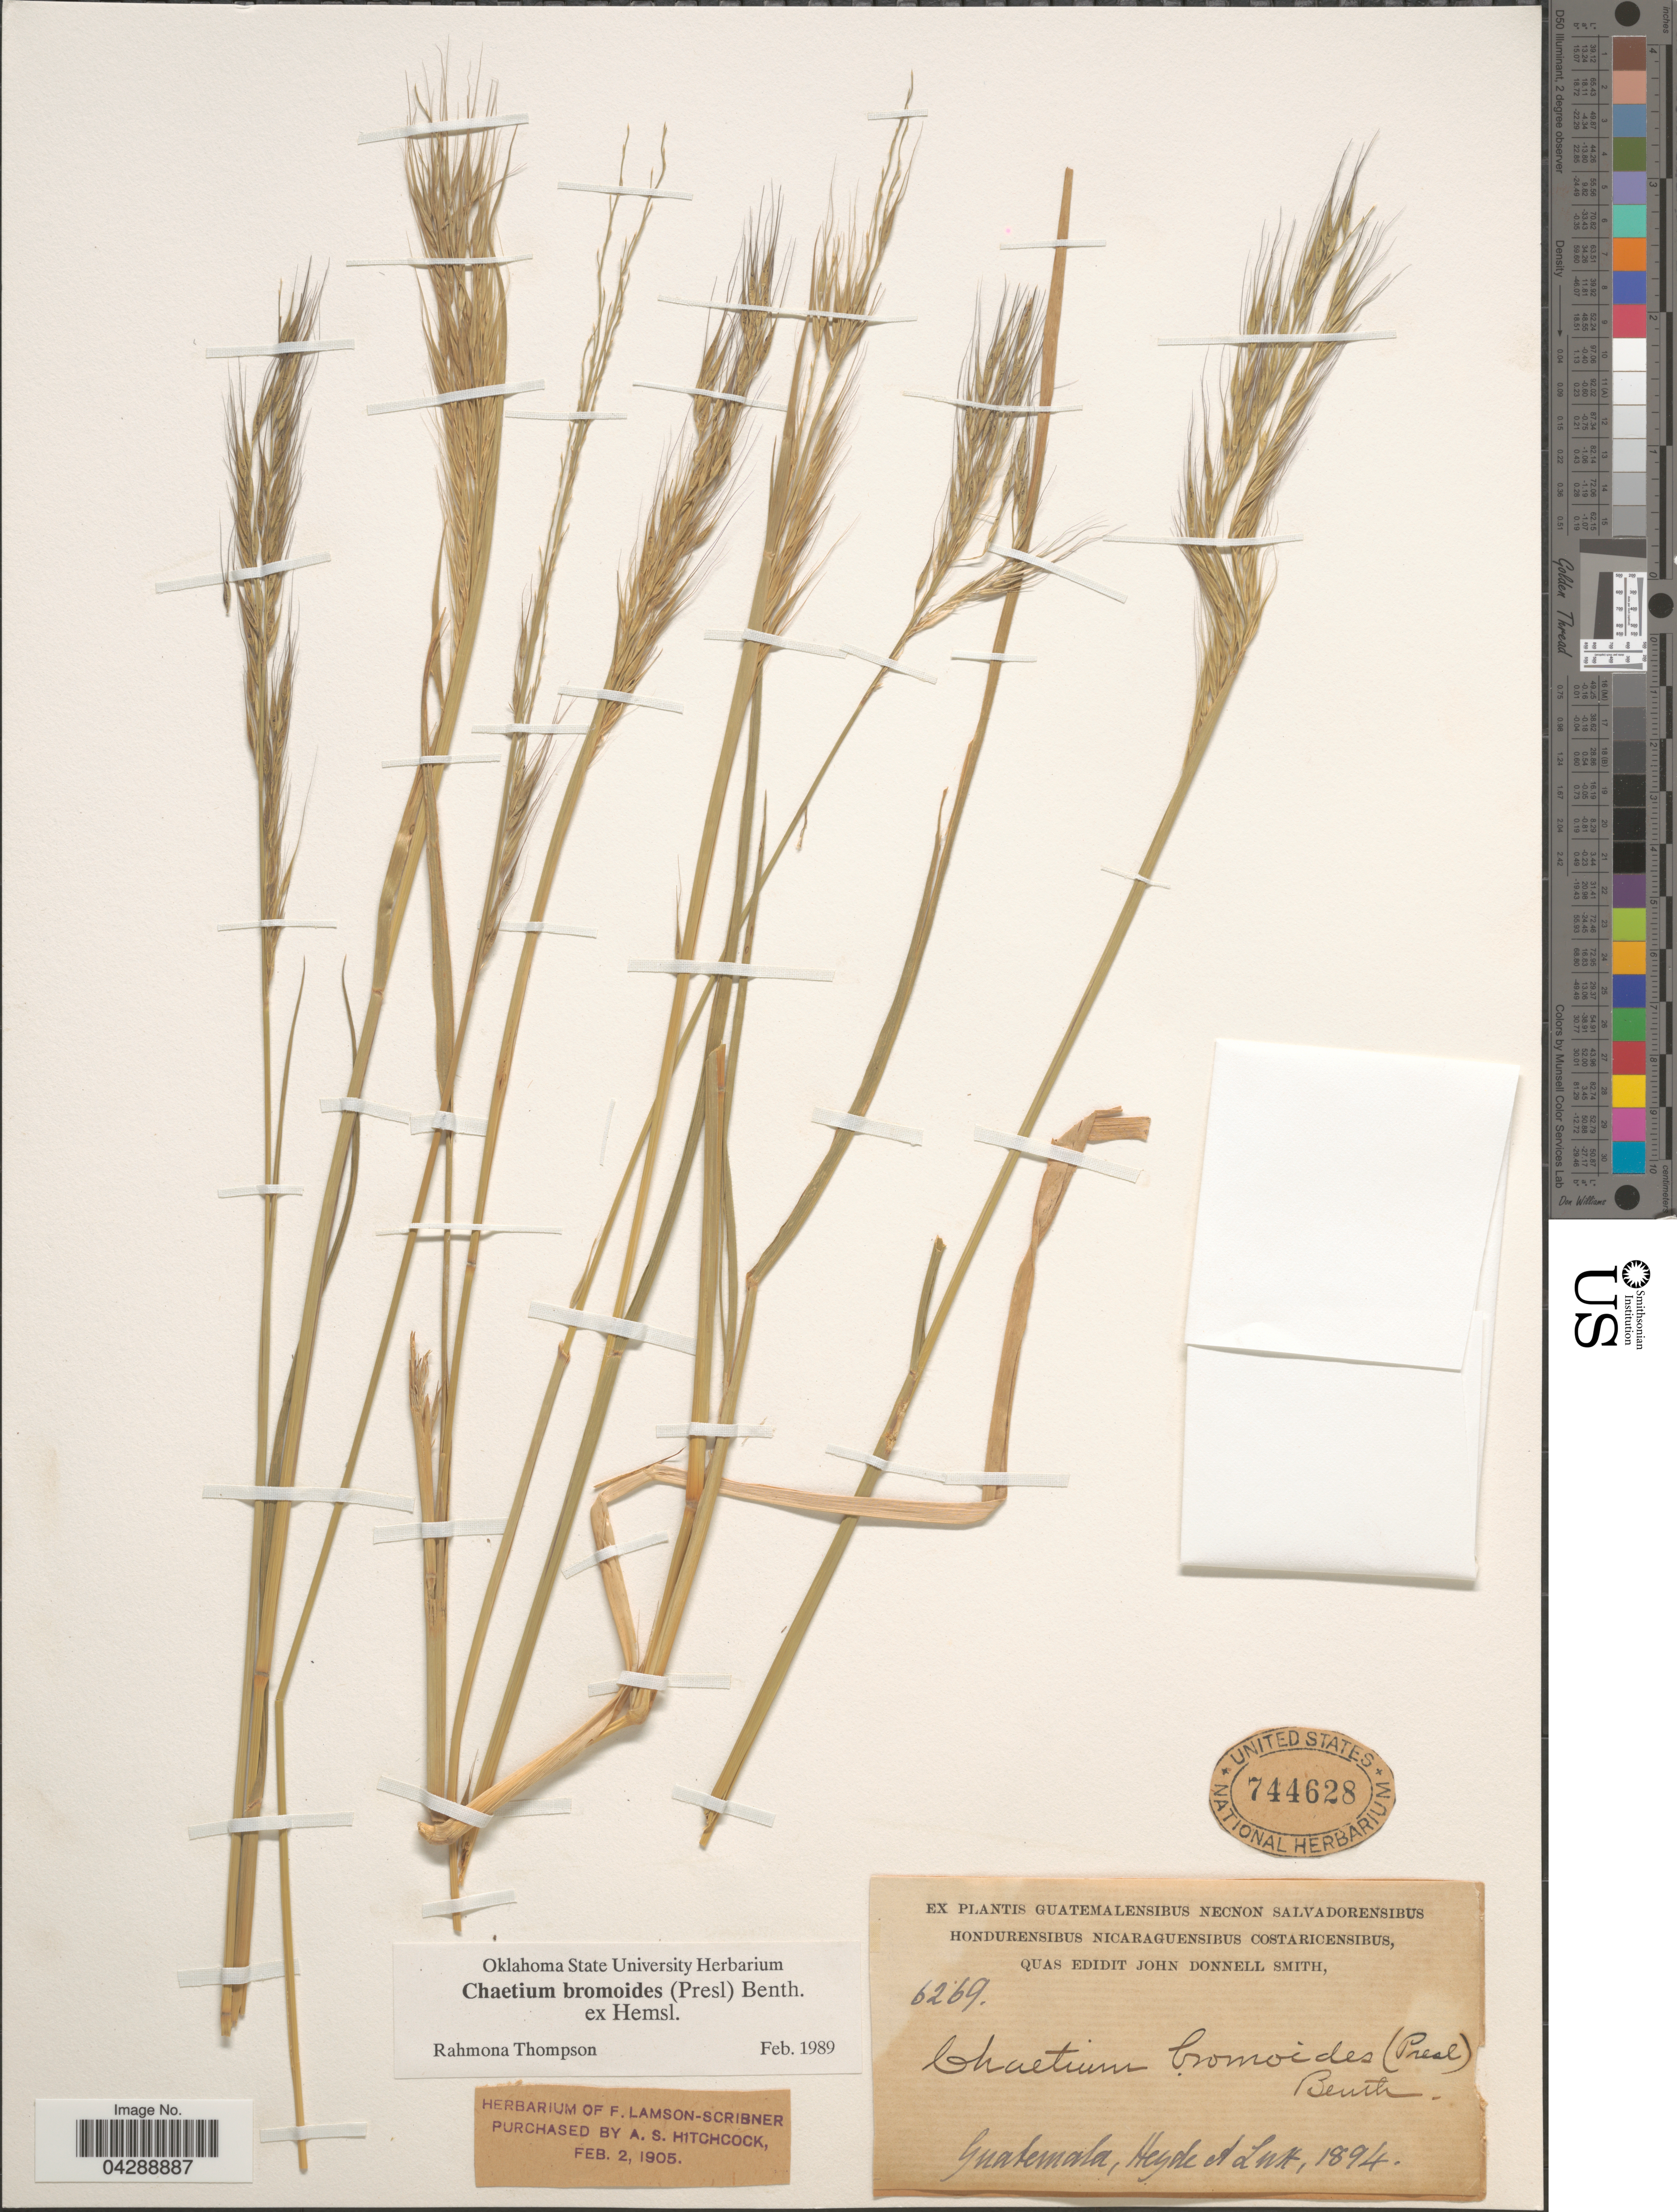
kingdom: Plantae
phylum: Tracheophyta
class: Liliopsida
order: Poales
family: Poaceae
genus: Chaetium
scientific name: Chaetium bromoides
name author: (J. Presl) Benth. ex Hemsl.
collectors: Heyde & Lux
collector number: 6269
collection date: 1894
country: Guatemala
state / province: Guatemala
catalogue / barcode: US 744628